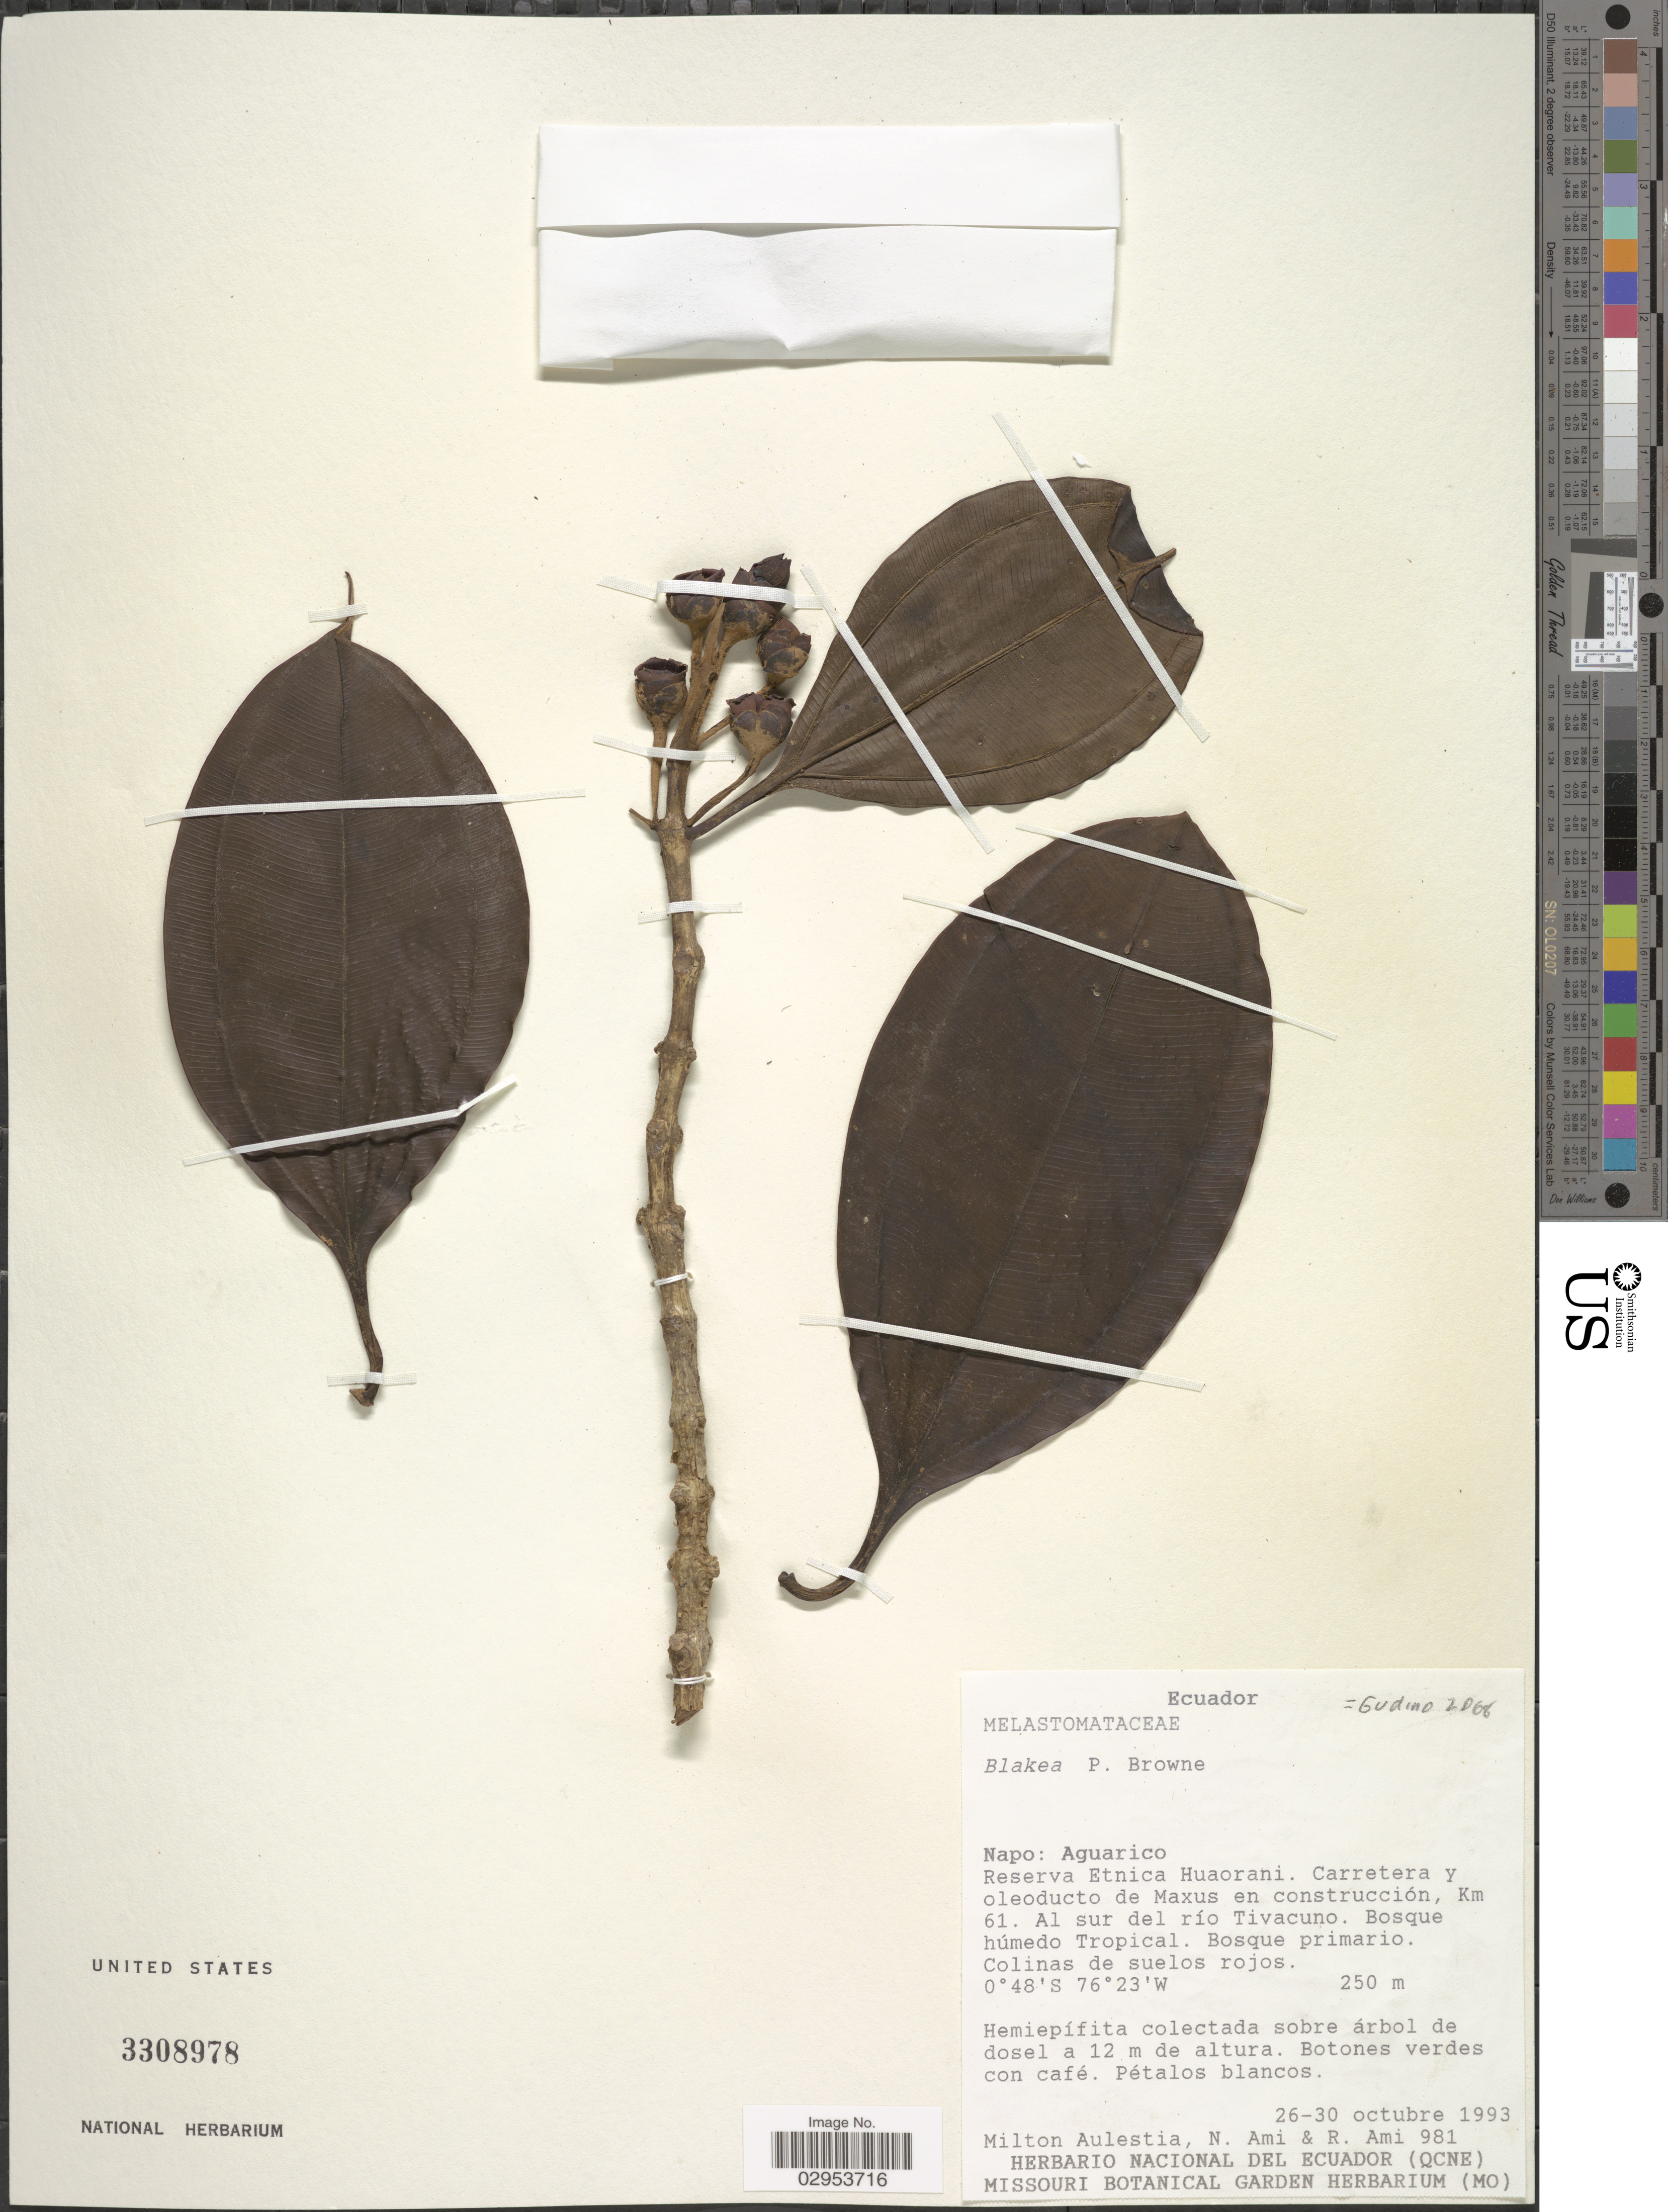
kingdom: Plantae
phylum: Tracheophyta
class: Magnoliopsida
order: Myrtales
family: Melastomataceae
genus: Blakea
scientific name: Blakea sp.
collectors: M. Aulestia, N. Ami & R. Ami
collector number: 981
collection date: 1993-10-26/1993-10-30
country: Ecuador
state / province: Napo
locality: Aguarico. Reserva Etnica Huaorani. Carretera y oleoducto de Maxus en construcción, Km 61. Al sur del río Tivacuno.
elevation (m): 250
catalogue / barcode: US 3308978